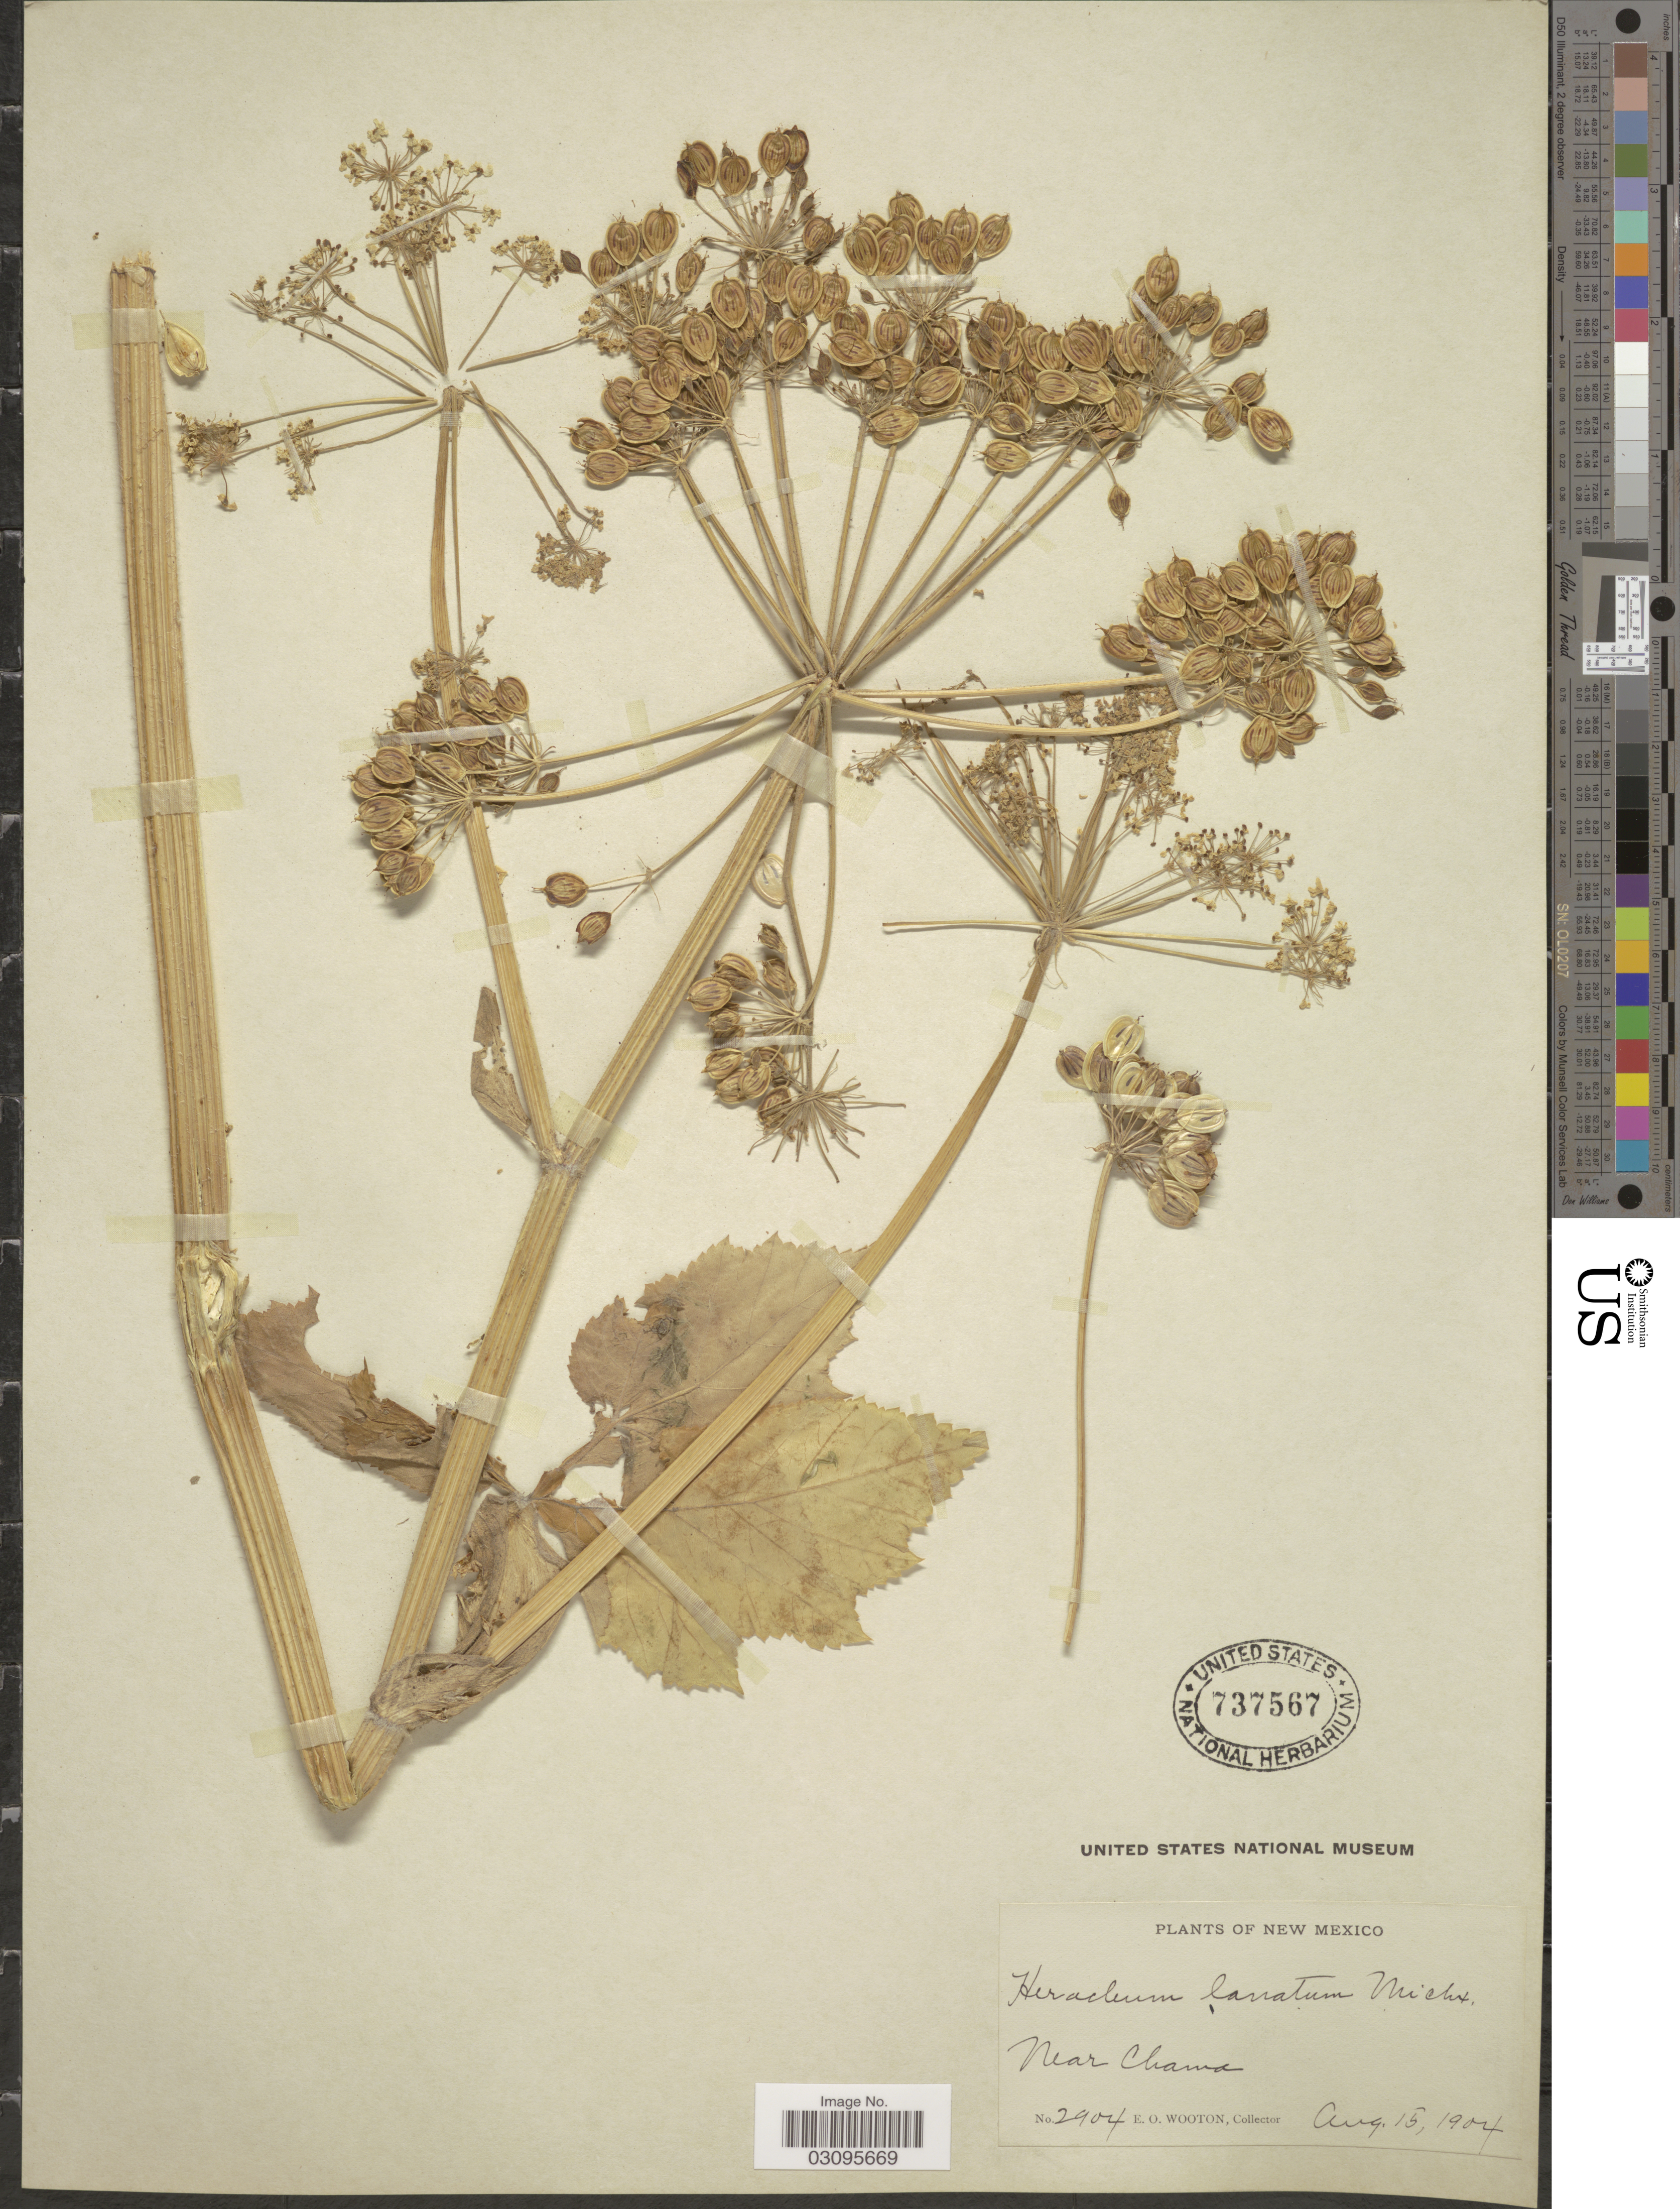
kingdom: Plantae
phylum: Tracheophyta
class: Magnoliopsida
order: Apiales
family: Apiaceae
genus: Heracleum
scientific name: Heracleum lanatum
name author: Michx.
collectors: E. O. Wooton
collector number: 2904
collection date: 1904-08-15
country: United States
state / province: New Mexico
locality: Near Chama.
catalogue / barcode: US 737567